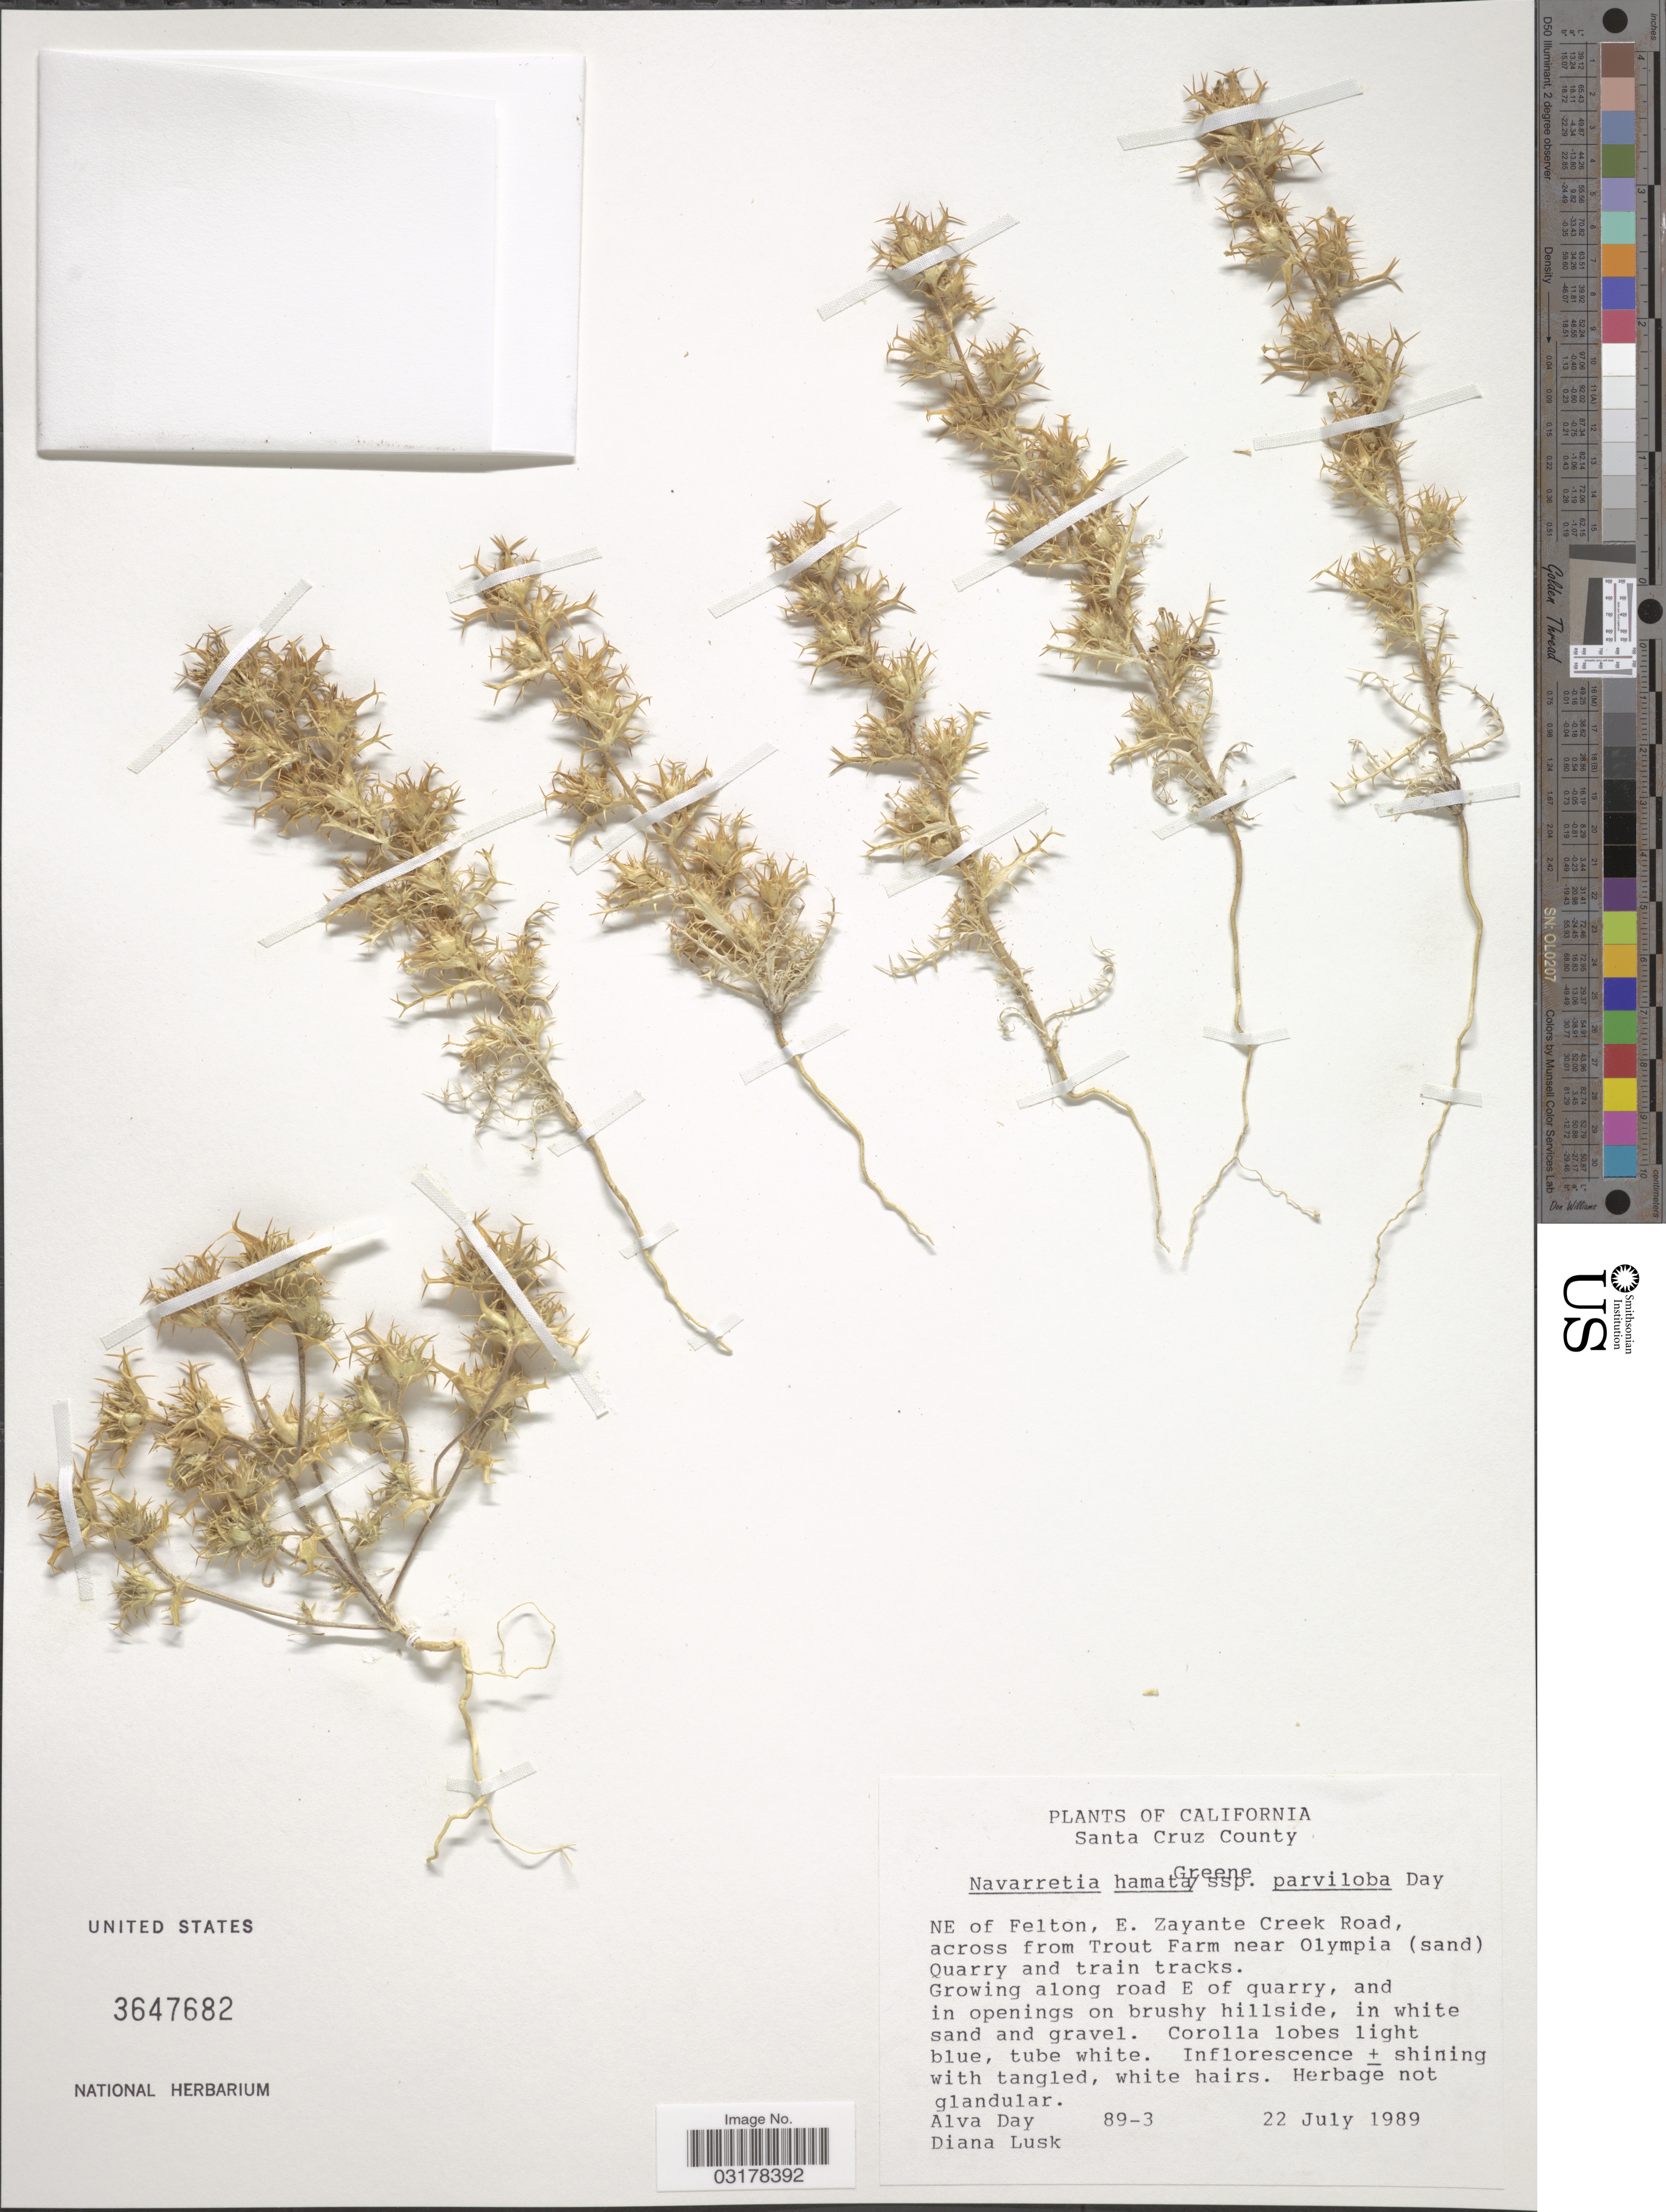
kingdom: Plantae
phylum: Tracheophyta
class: Magnoliopsida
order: Ericales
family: Polemoniaceae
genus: Navarretia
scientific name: Navarretia hamata subsp. parviloba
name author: A.G. Day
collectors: A. G. Day & D. Lusk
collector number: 89-3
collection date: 1989-07-22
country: United States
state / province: California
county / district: Santa Cruz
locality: Santa Cruz County. NE of Felton, E. Zayante Creek Road, across from Trout Farm near Olympia (sand) Quarry and train tracks. Along road E of quarry.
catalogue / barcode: US 3647682